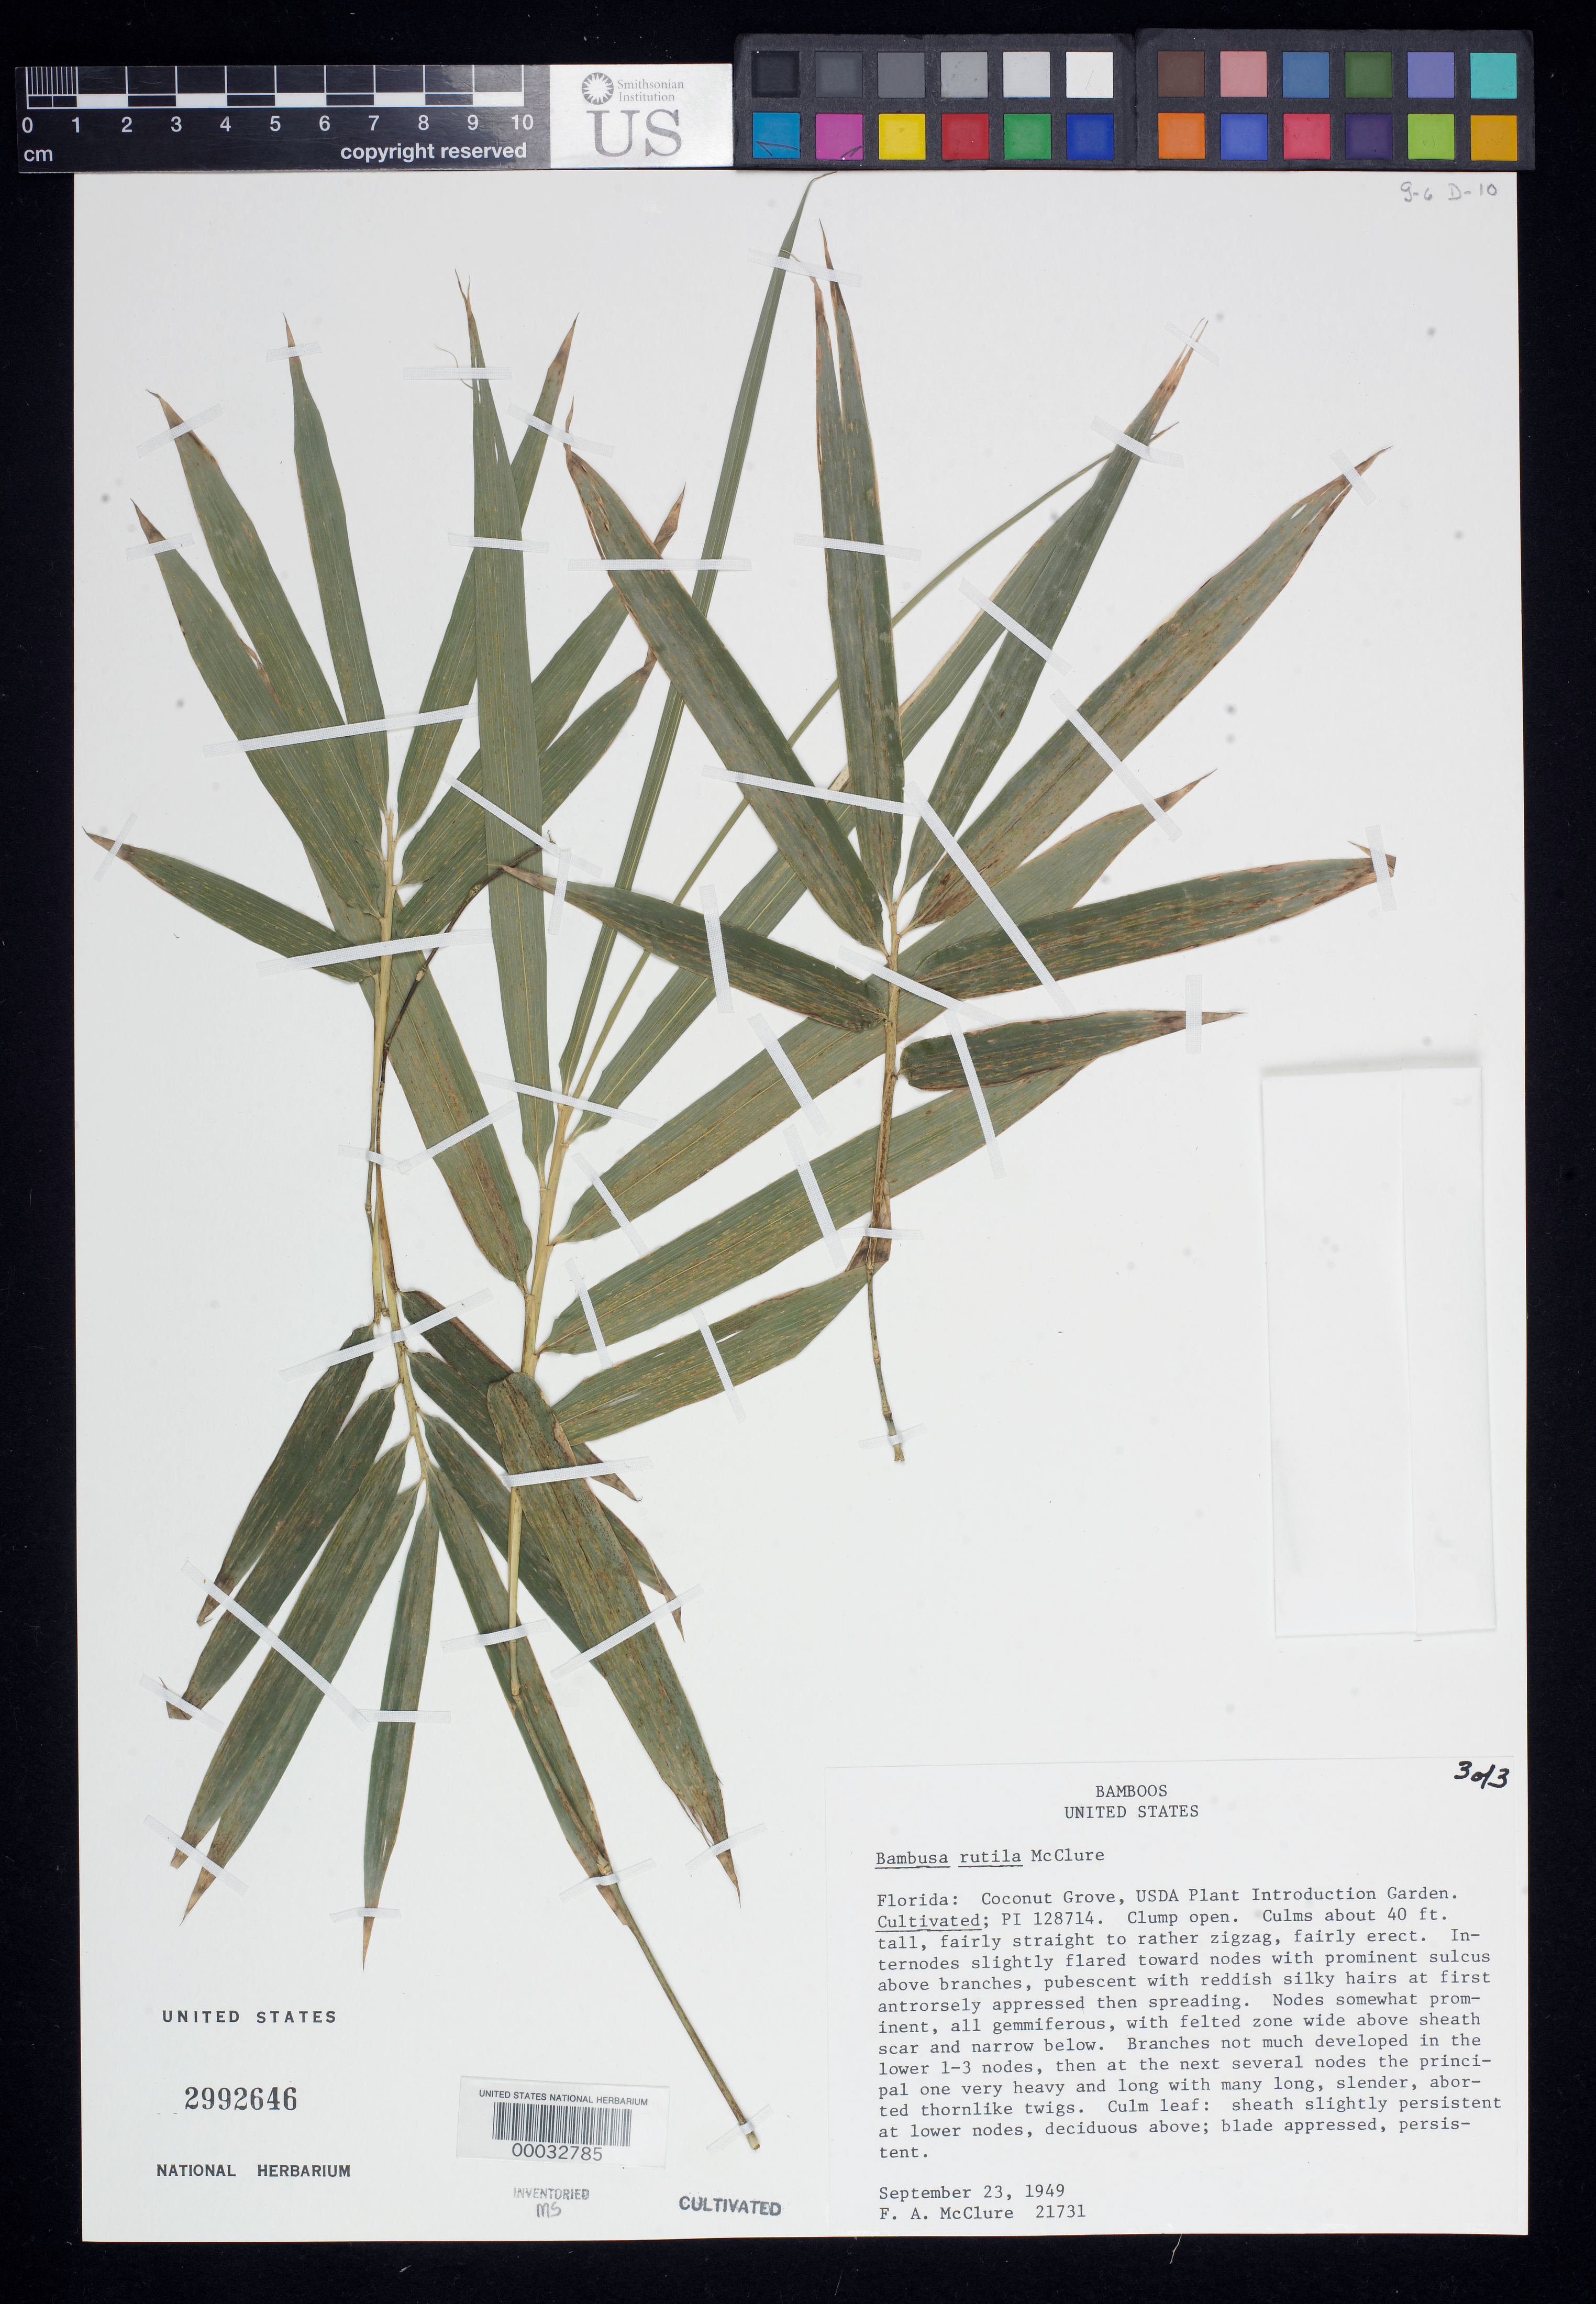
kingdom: Plantae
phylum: Tracheophyta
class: Liliopsida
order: Poales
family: Poaceae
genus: Bambusa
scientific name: Bambusa rutila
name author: McClure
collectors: F. A. McClure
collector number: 21731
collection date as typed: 23 Sep 1949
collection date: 1949-09-23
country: United States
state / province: Florida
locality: U.s.d.a. plant introduction garden-coconut grove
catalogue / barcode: US 2992646